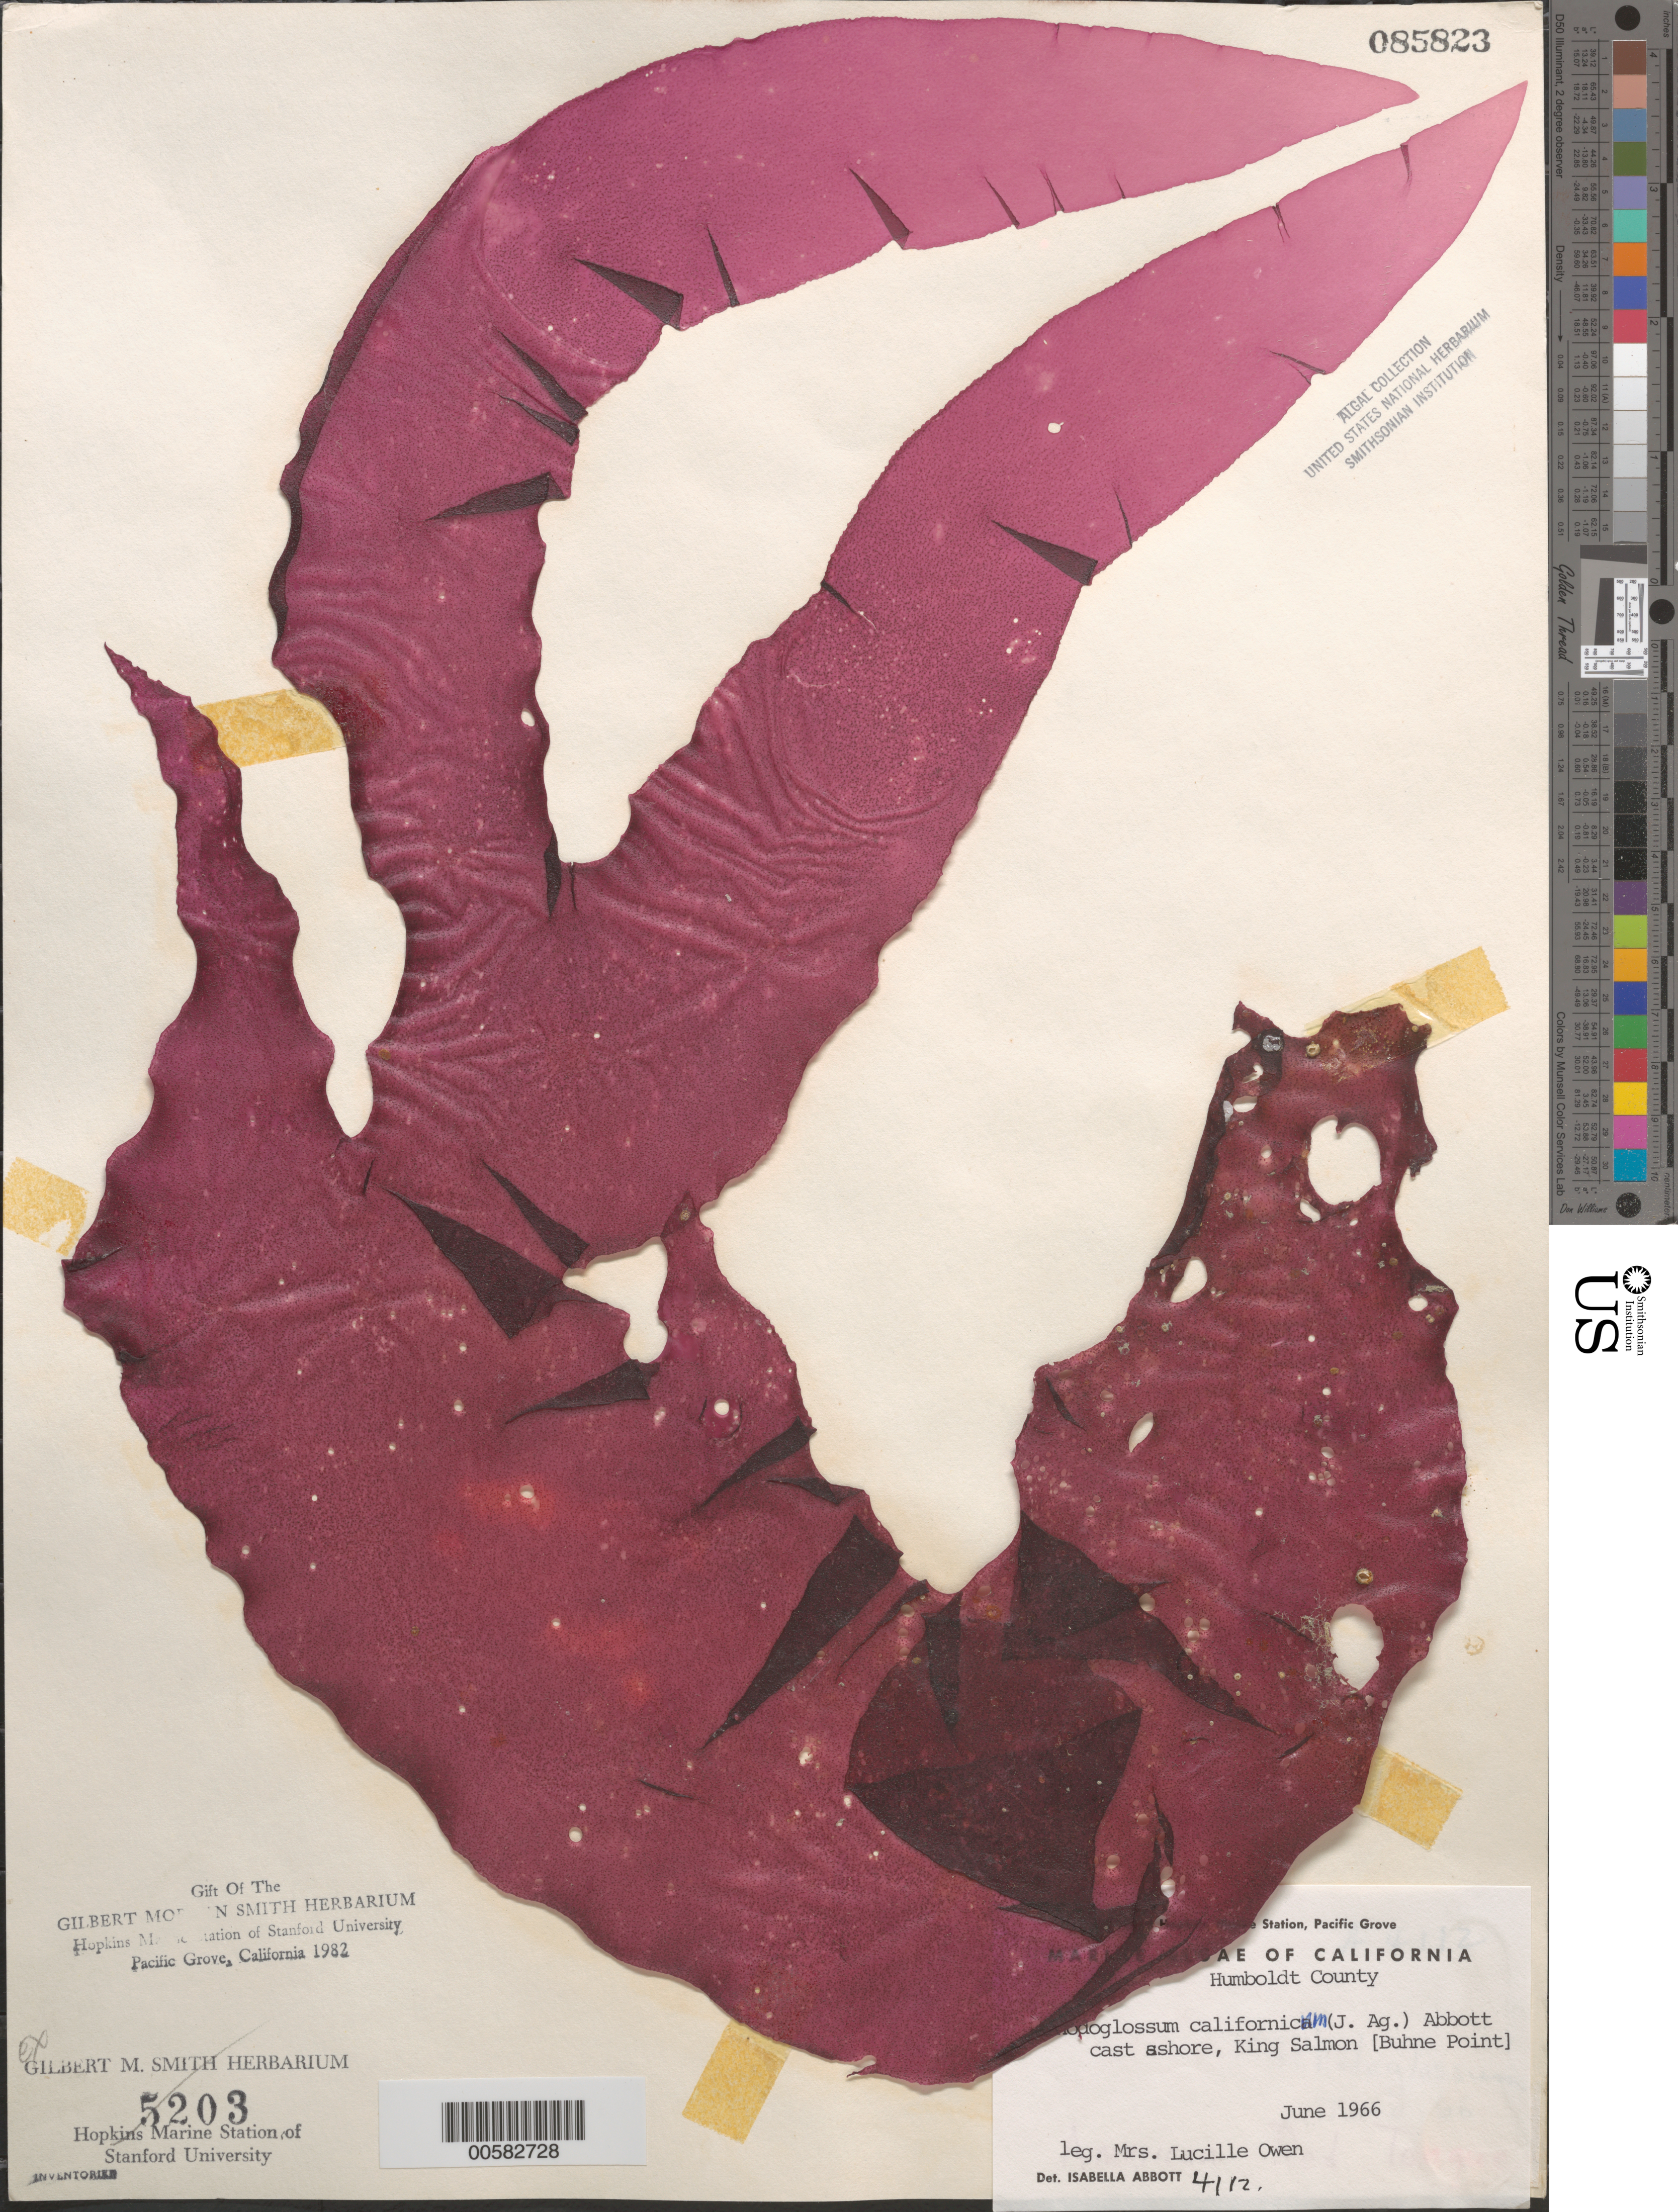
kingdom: Plantae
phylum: Rhodophyta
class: Florideophyceae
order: Gigartinales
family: Gigartinaceae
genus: Mazzaella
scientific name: Mazzaella californica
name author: (J. Agardh) G. De Toni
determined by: Algae name updating Project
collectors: L. Owen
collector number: IAA 4112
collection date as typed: Jun 1966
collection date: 1966-06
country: United States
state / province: California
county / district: Humboldt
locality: King Salmon, Buhne Point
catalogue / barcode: US 85823